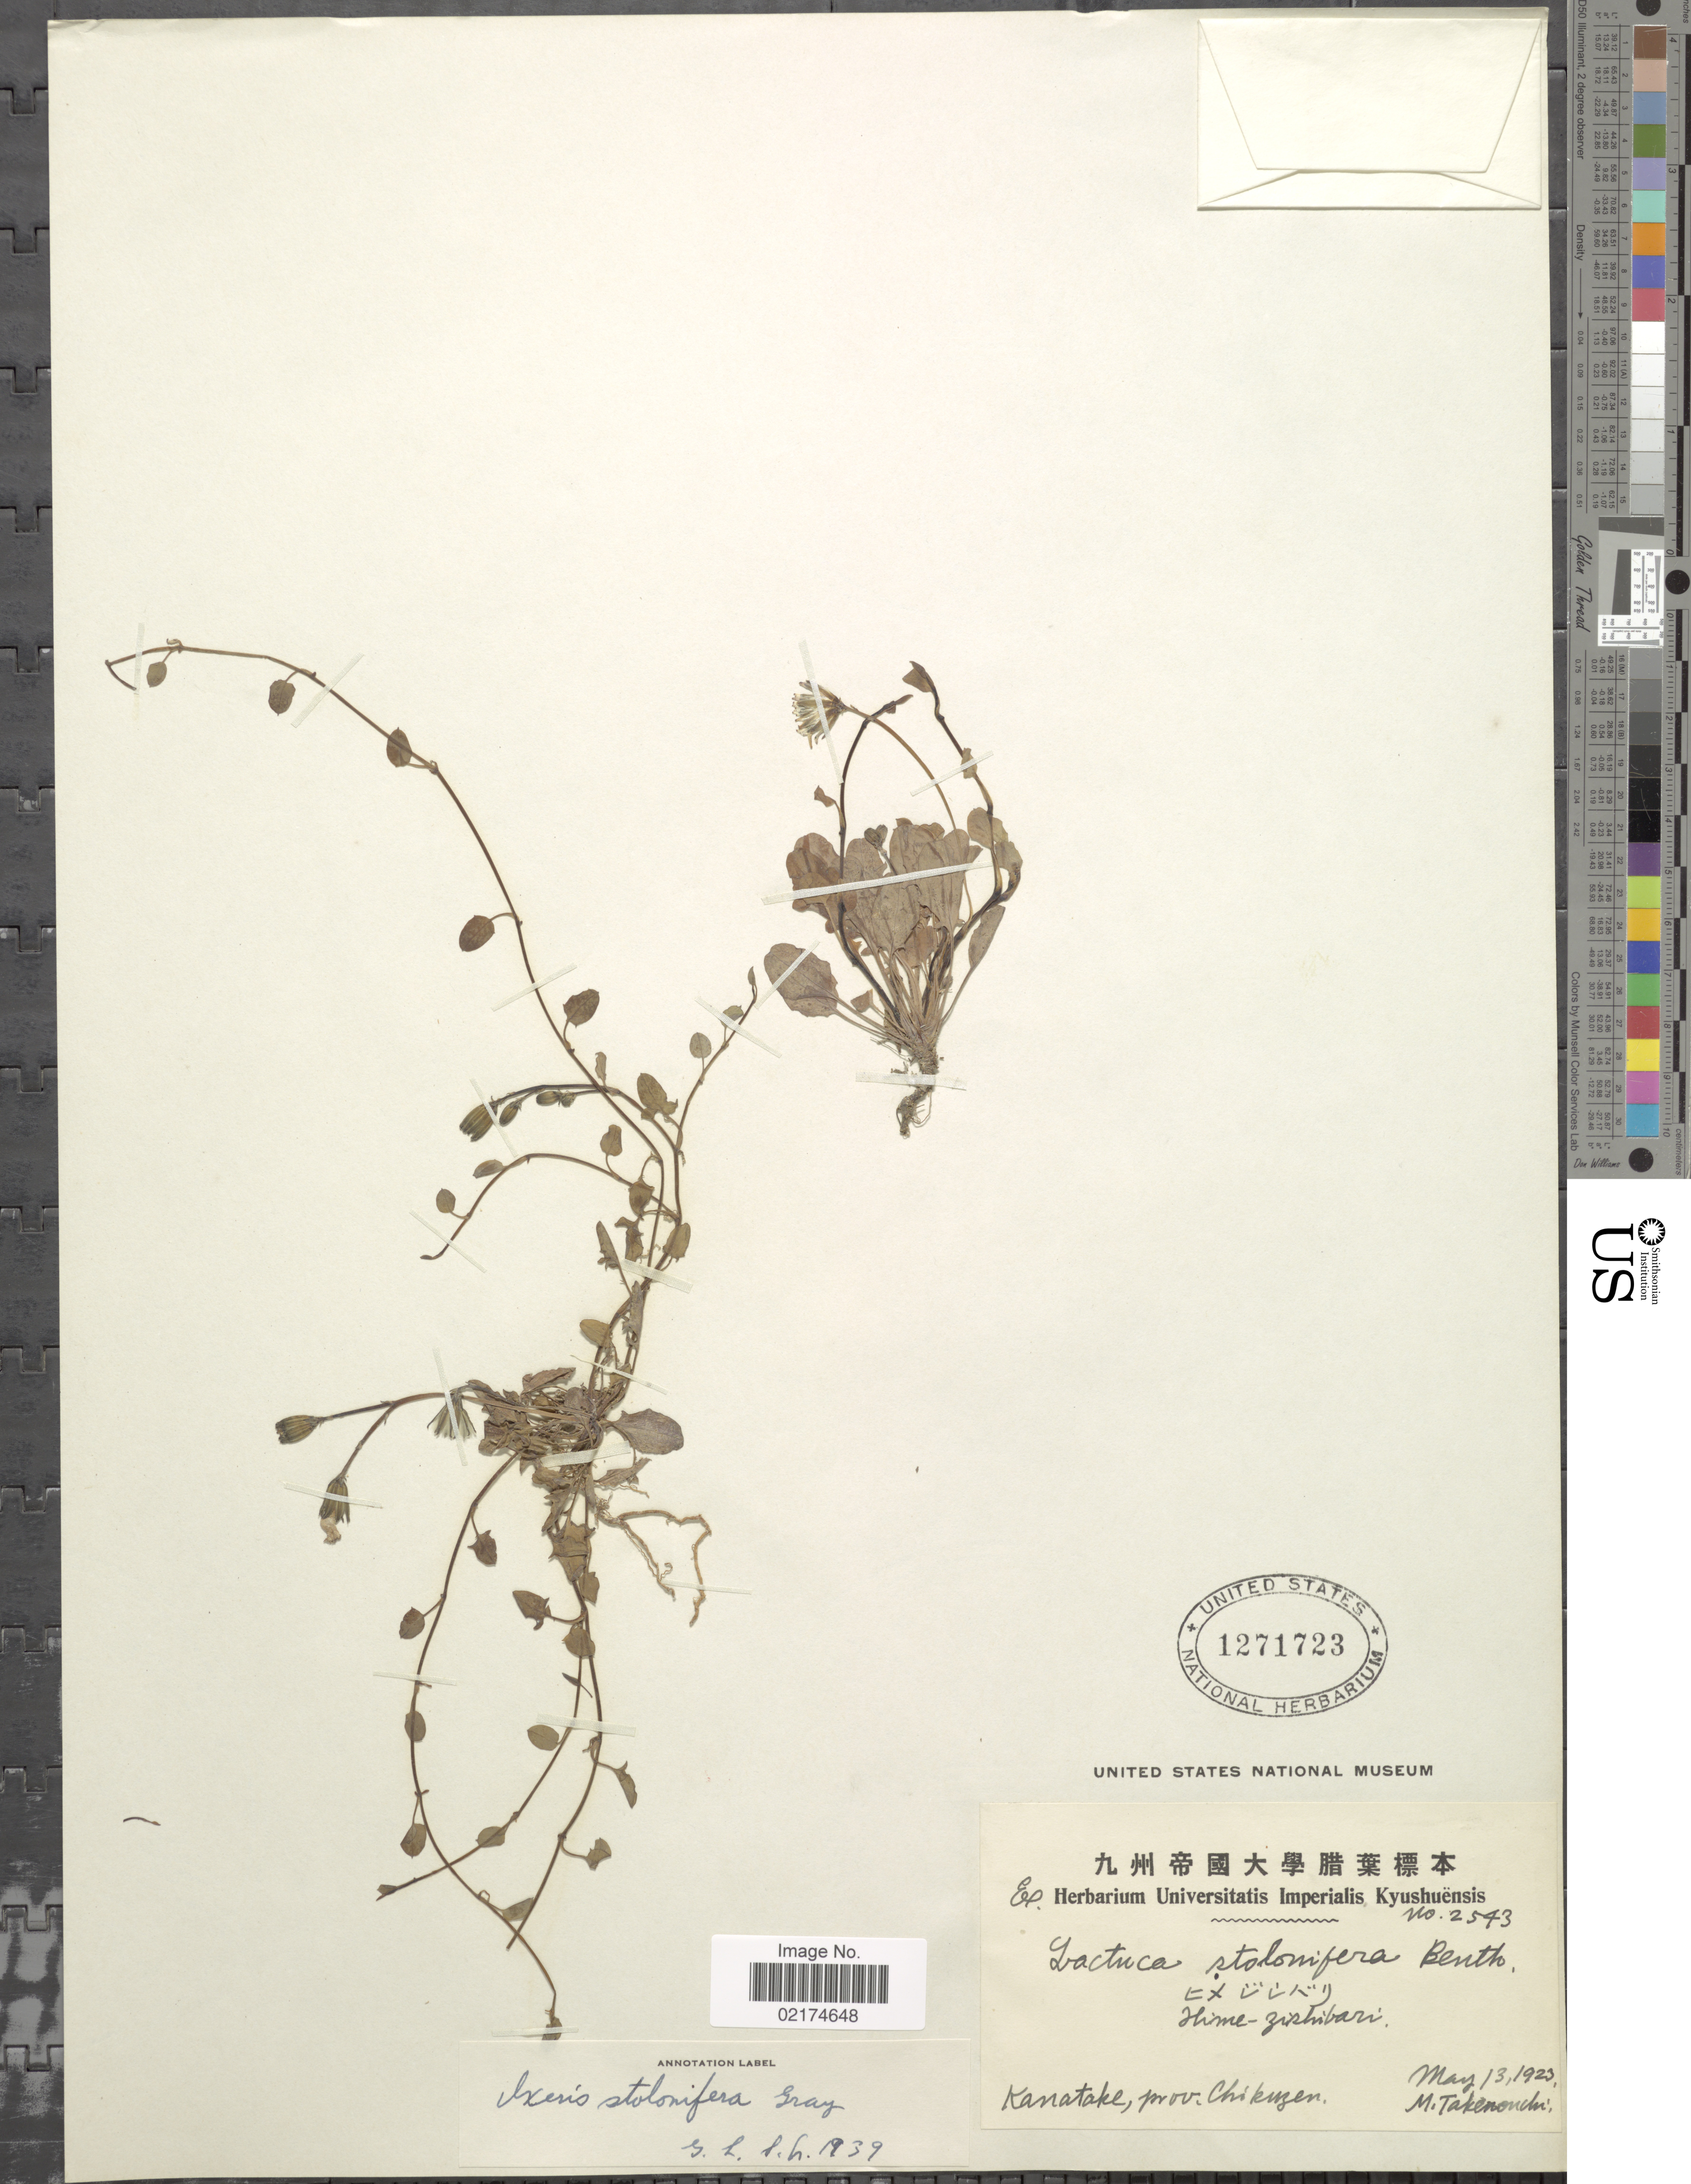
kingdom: Plantae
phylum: Tracheophyta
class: Magnoliopsida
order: Asterales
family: Asteraceae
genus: Ixeris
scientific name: Ixeris stolonifera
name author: A. Gray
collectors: M. Takenouchi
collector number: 2543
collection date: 1923-05-13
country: Japan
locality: Kanatake, prov. Chikuzen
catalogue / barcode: US 1271723